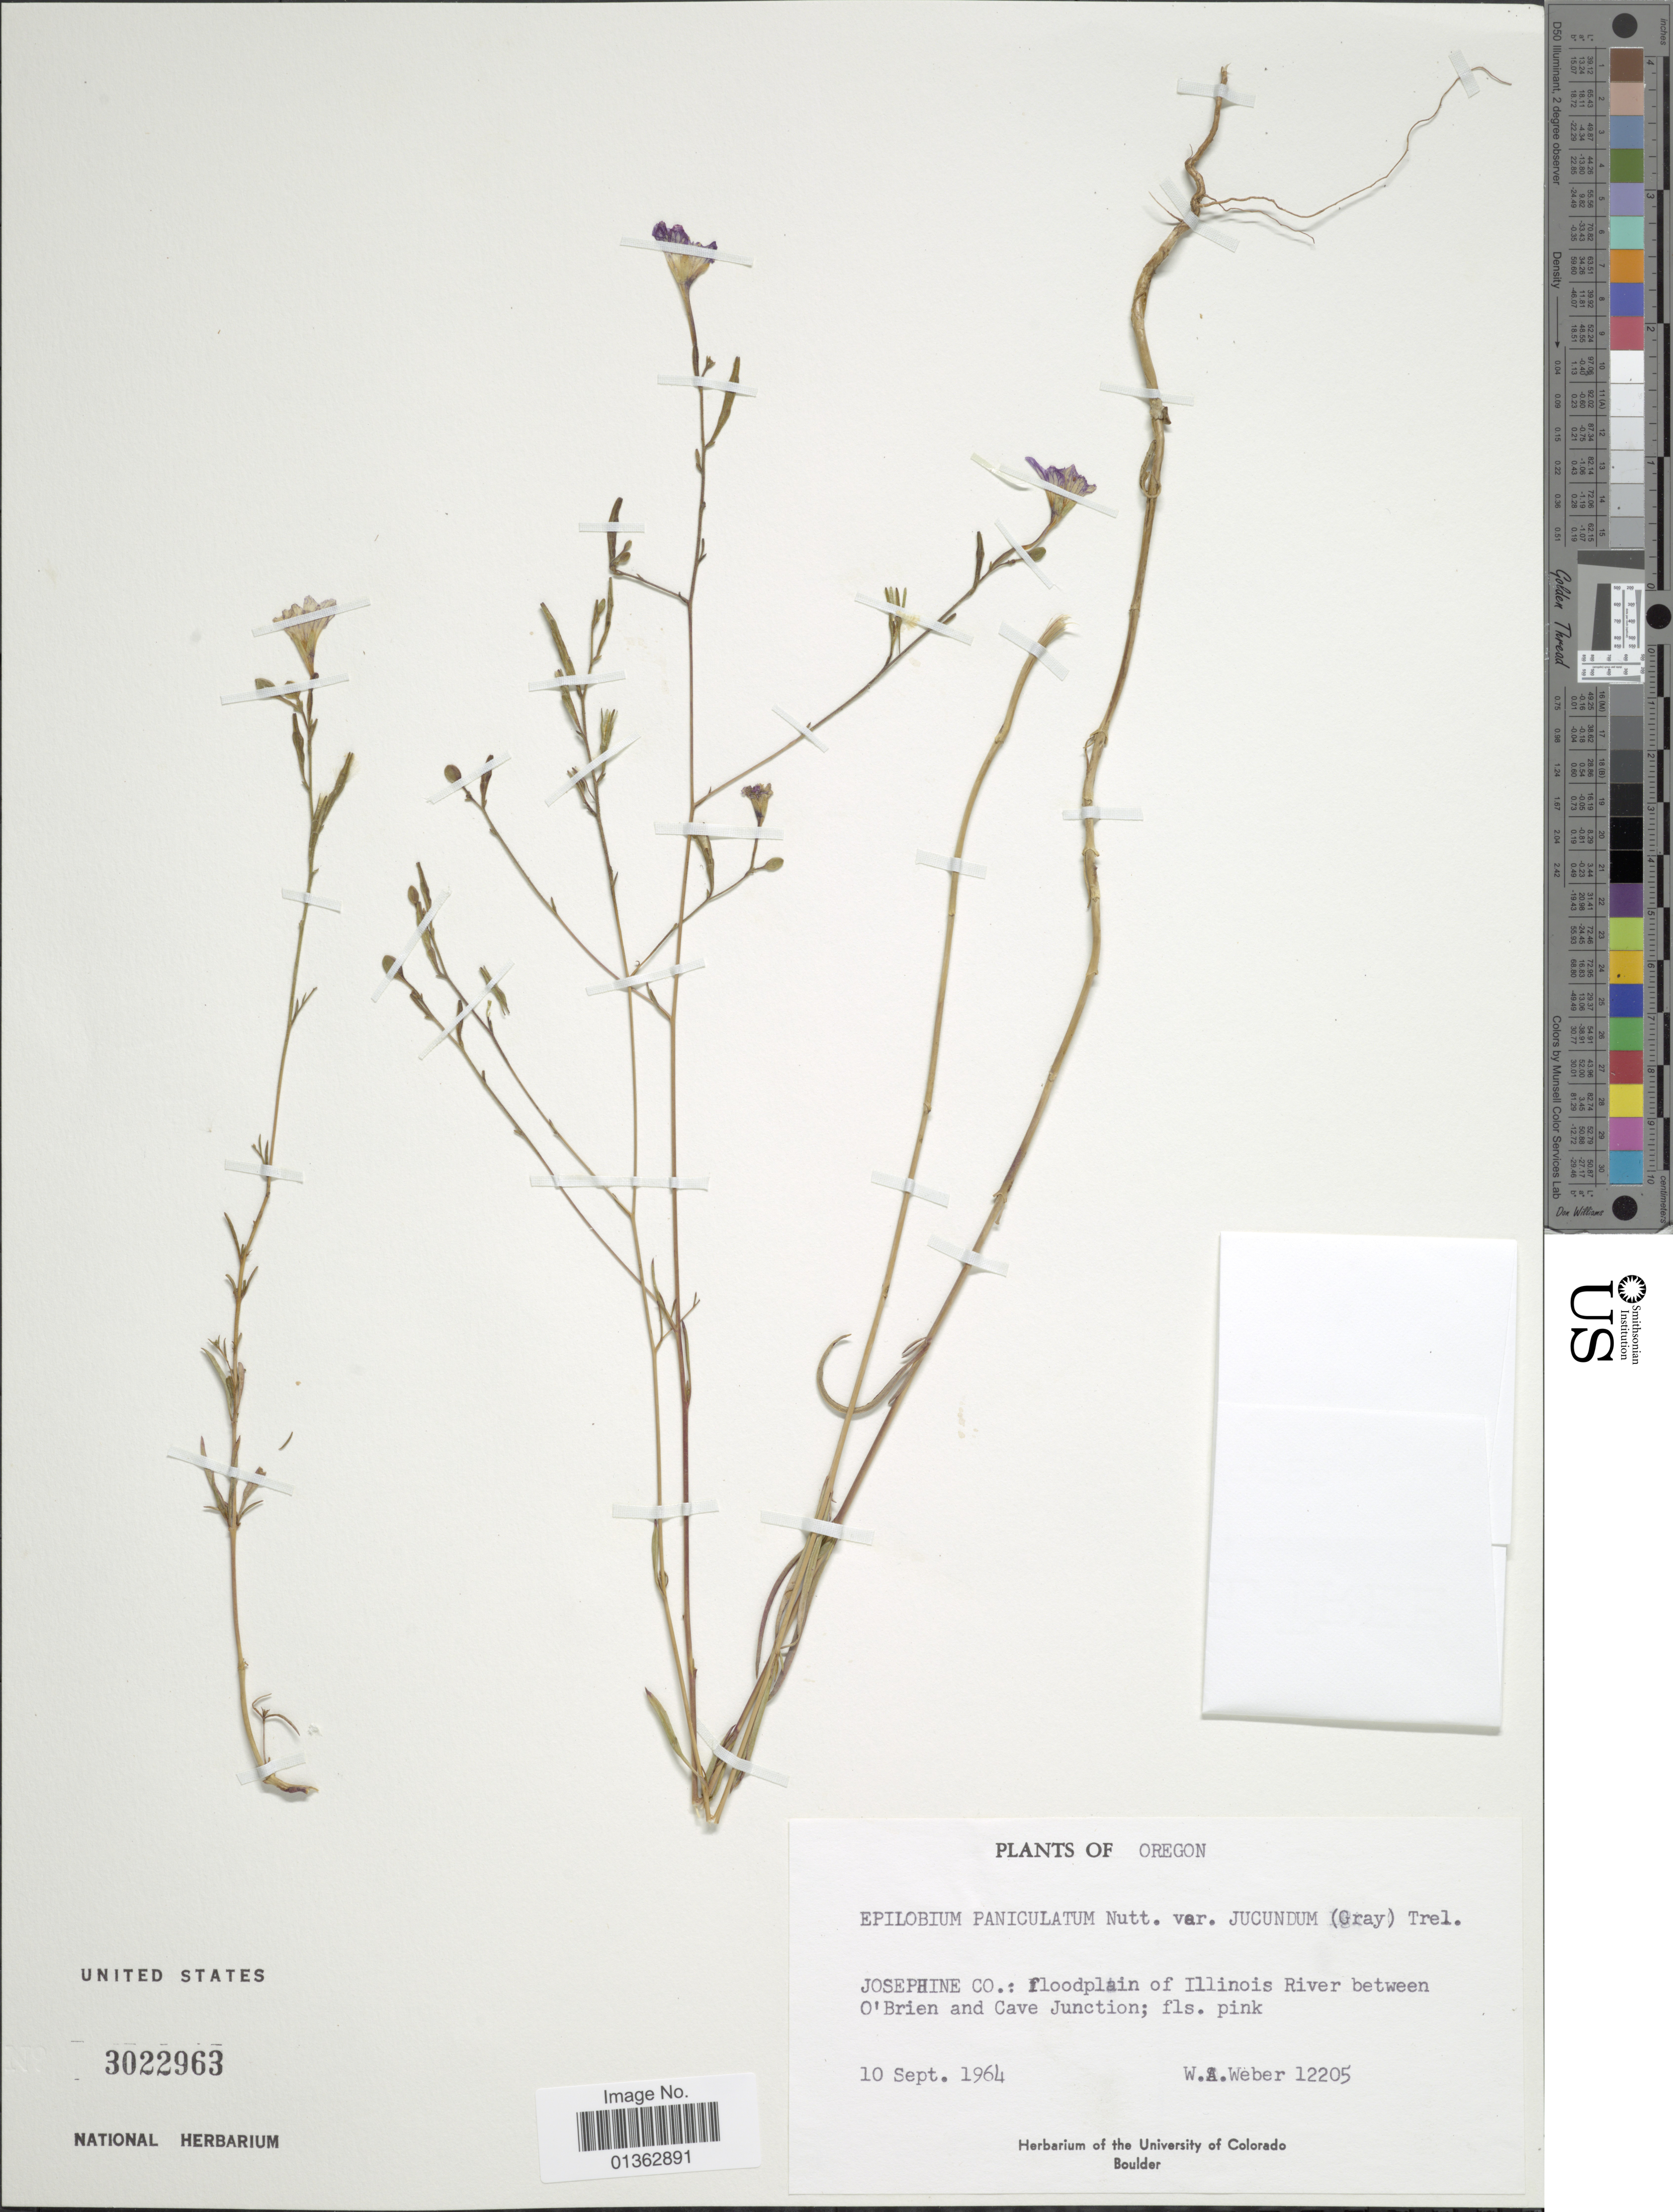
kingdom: Plantae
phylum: Tracheophyta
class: Magnoliopsida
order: Myrtales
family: Onagraceae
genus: Epilobium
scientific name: Epilobium brachycarpum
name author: C. Presl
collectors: W. A. Weber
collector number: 12205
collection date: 1964-09-10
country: United States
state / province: Oregon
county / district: Josephine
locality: Josephine Co.: floodplain of Illinois River between O'Brien and Cave Junction.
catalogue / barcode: US 3022963